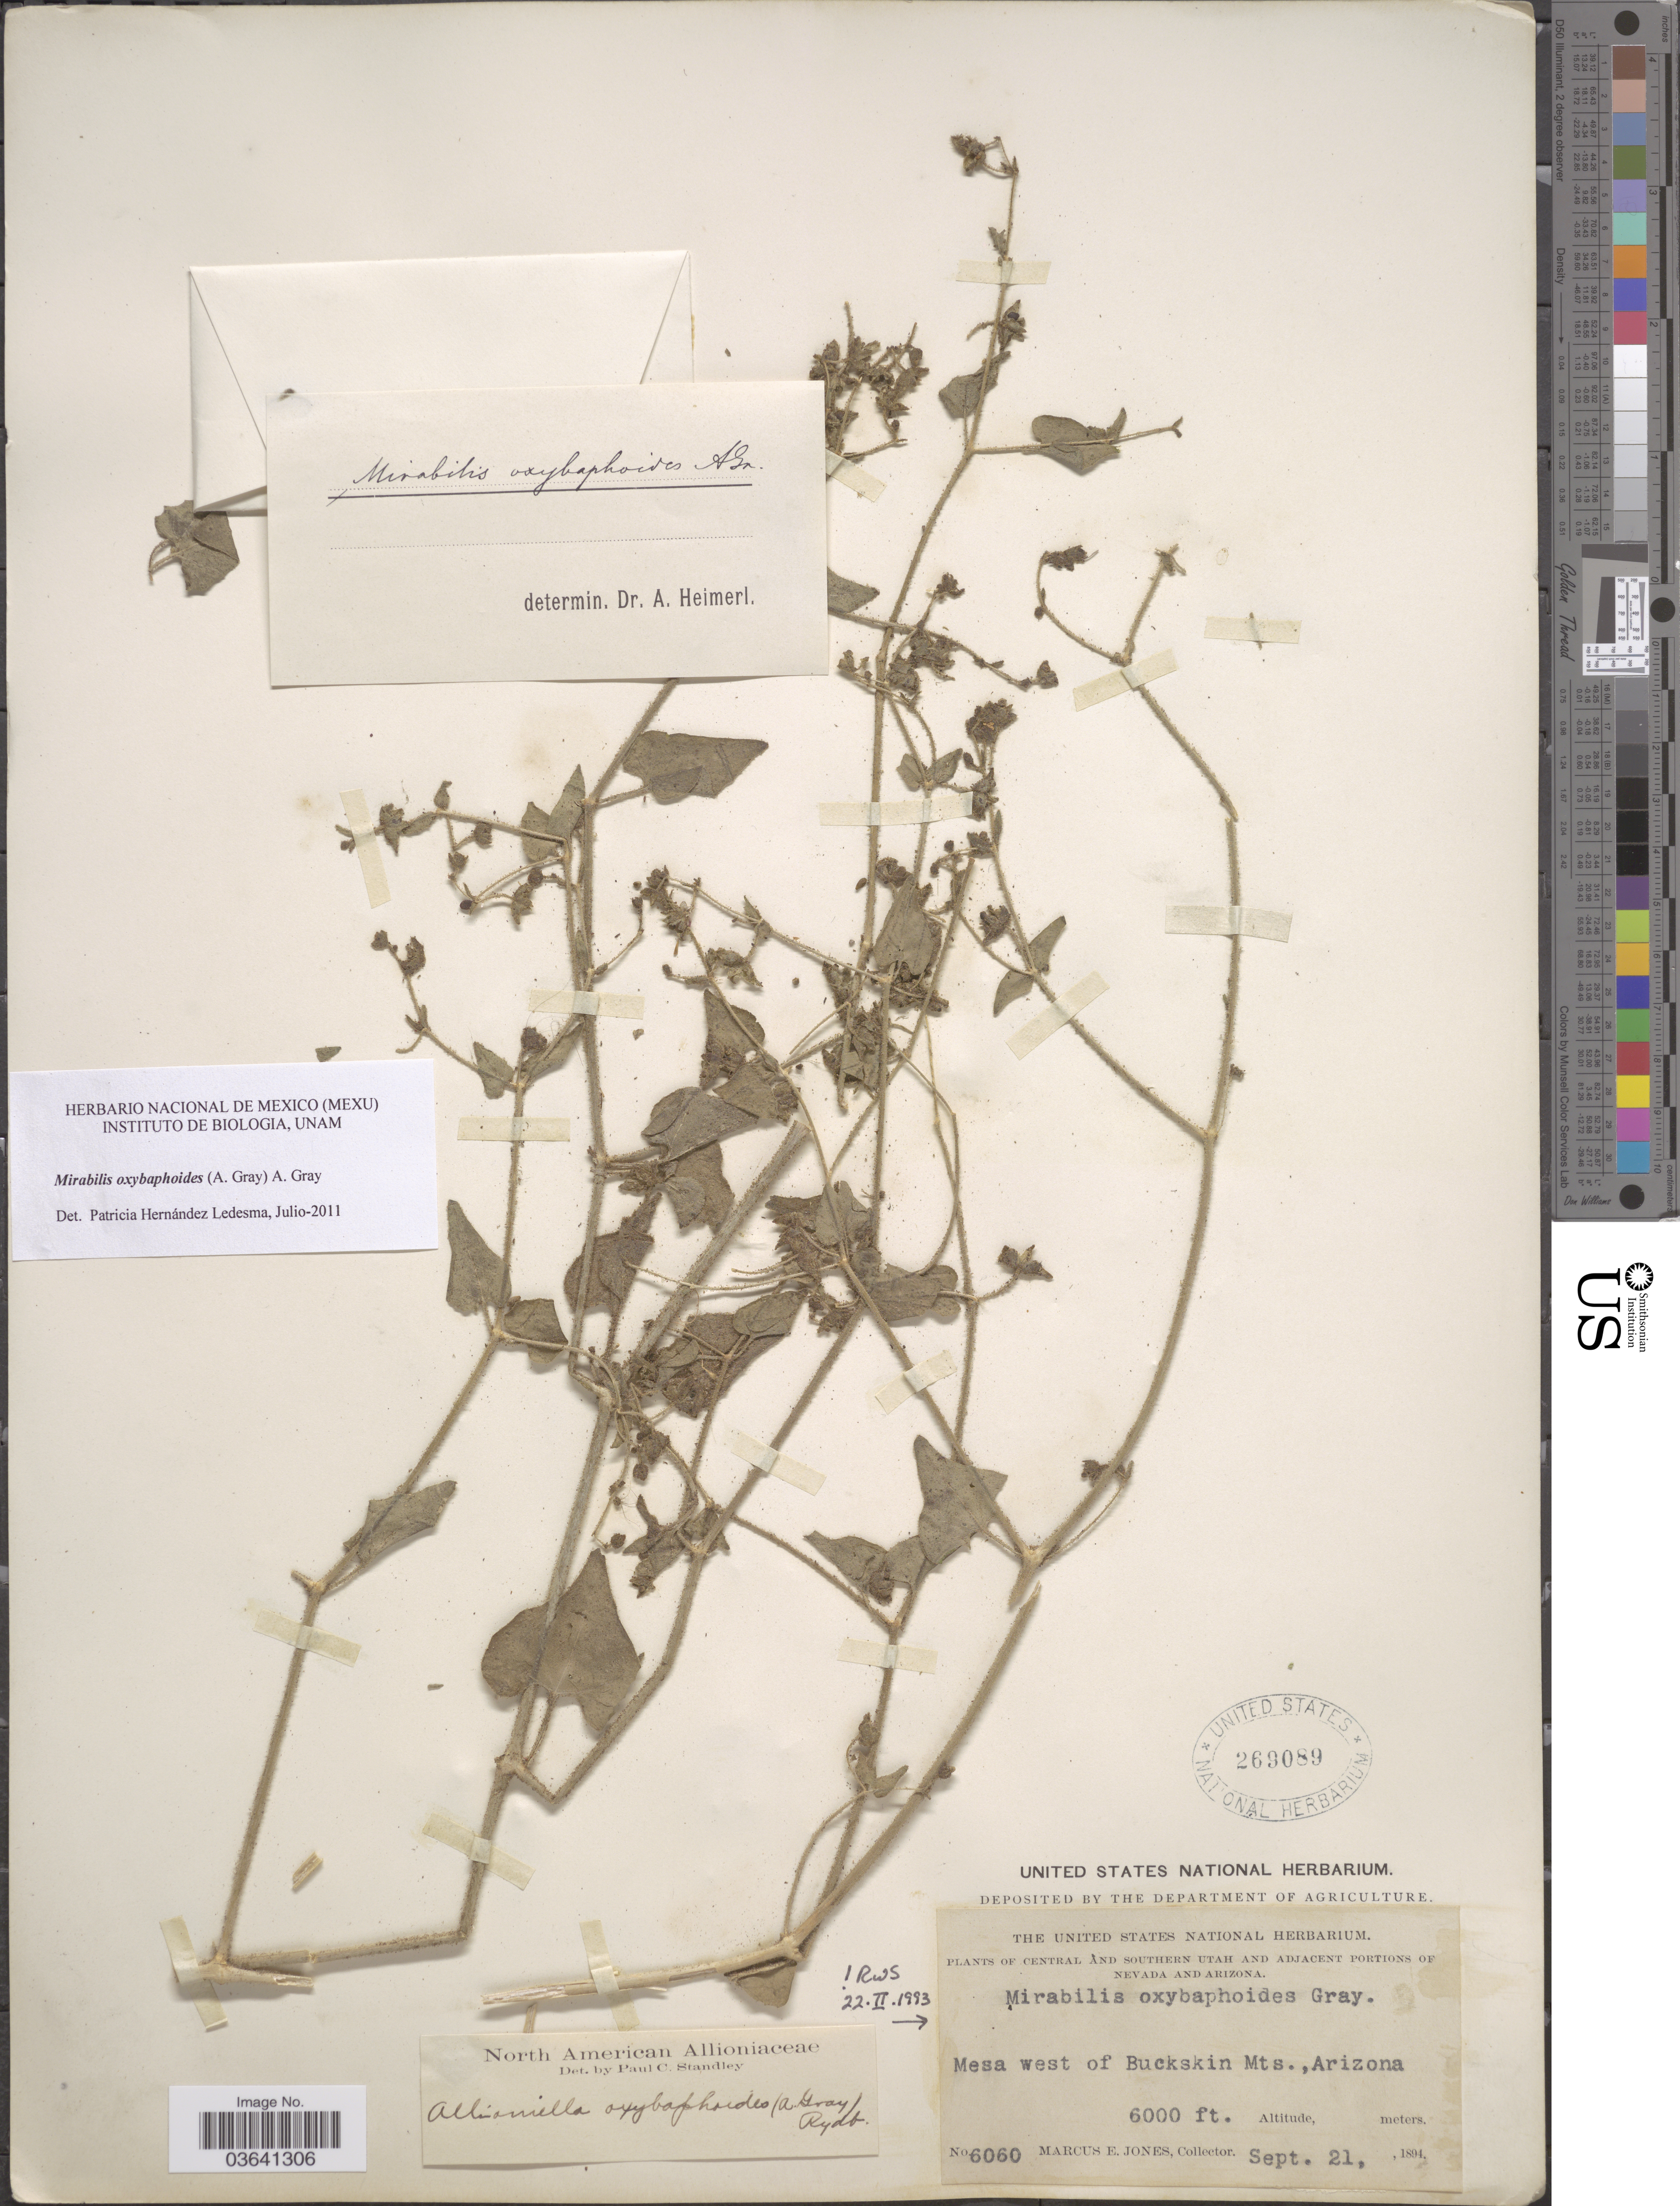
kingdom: Plantae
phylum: Tracheophyta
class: Magnoliopsida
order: Caryophyllales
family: Nyctaginaceae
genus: Mirabilis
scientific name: Mirabilis oxybaphoides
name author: (A. Gray) A. Gray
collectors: M. E. Jones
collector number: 6060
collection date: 1894-09-21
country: United States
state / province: Arizona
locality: Adjacent portions of Arizona. Mesa west of Buckskin Mts.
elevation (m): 1829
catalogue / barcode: US 269089